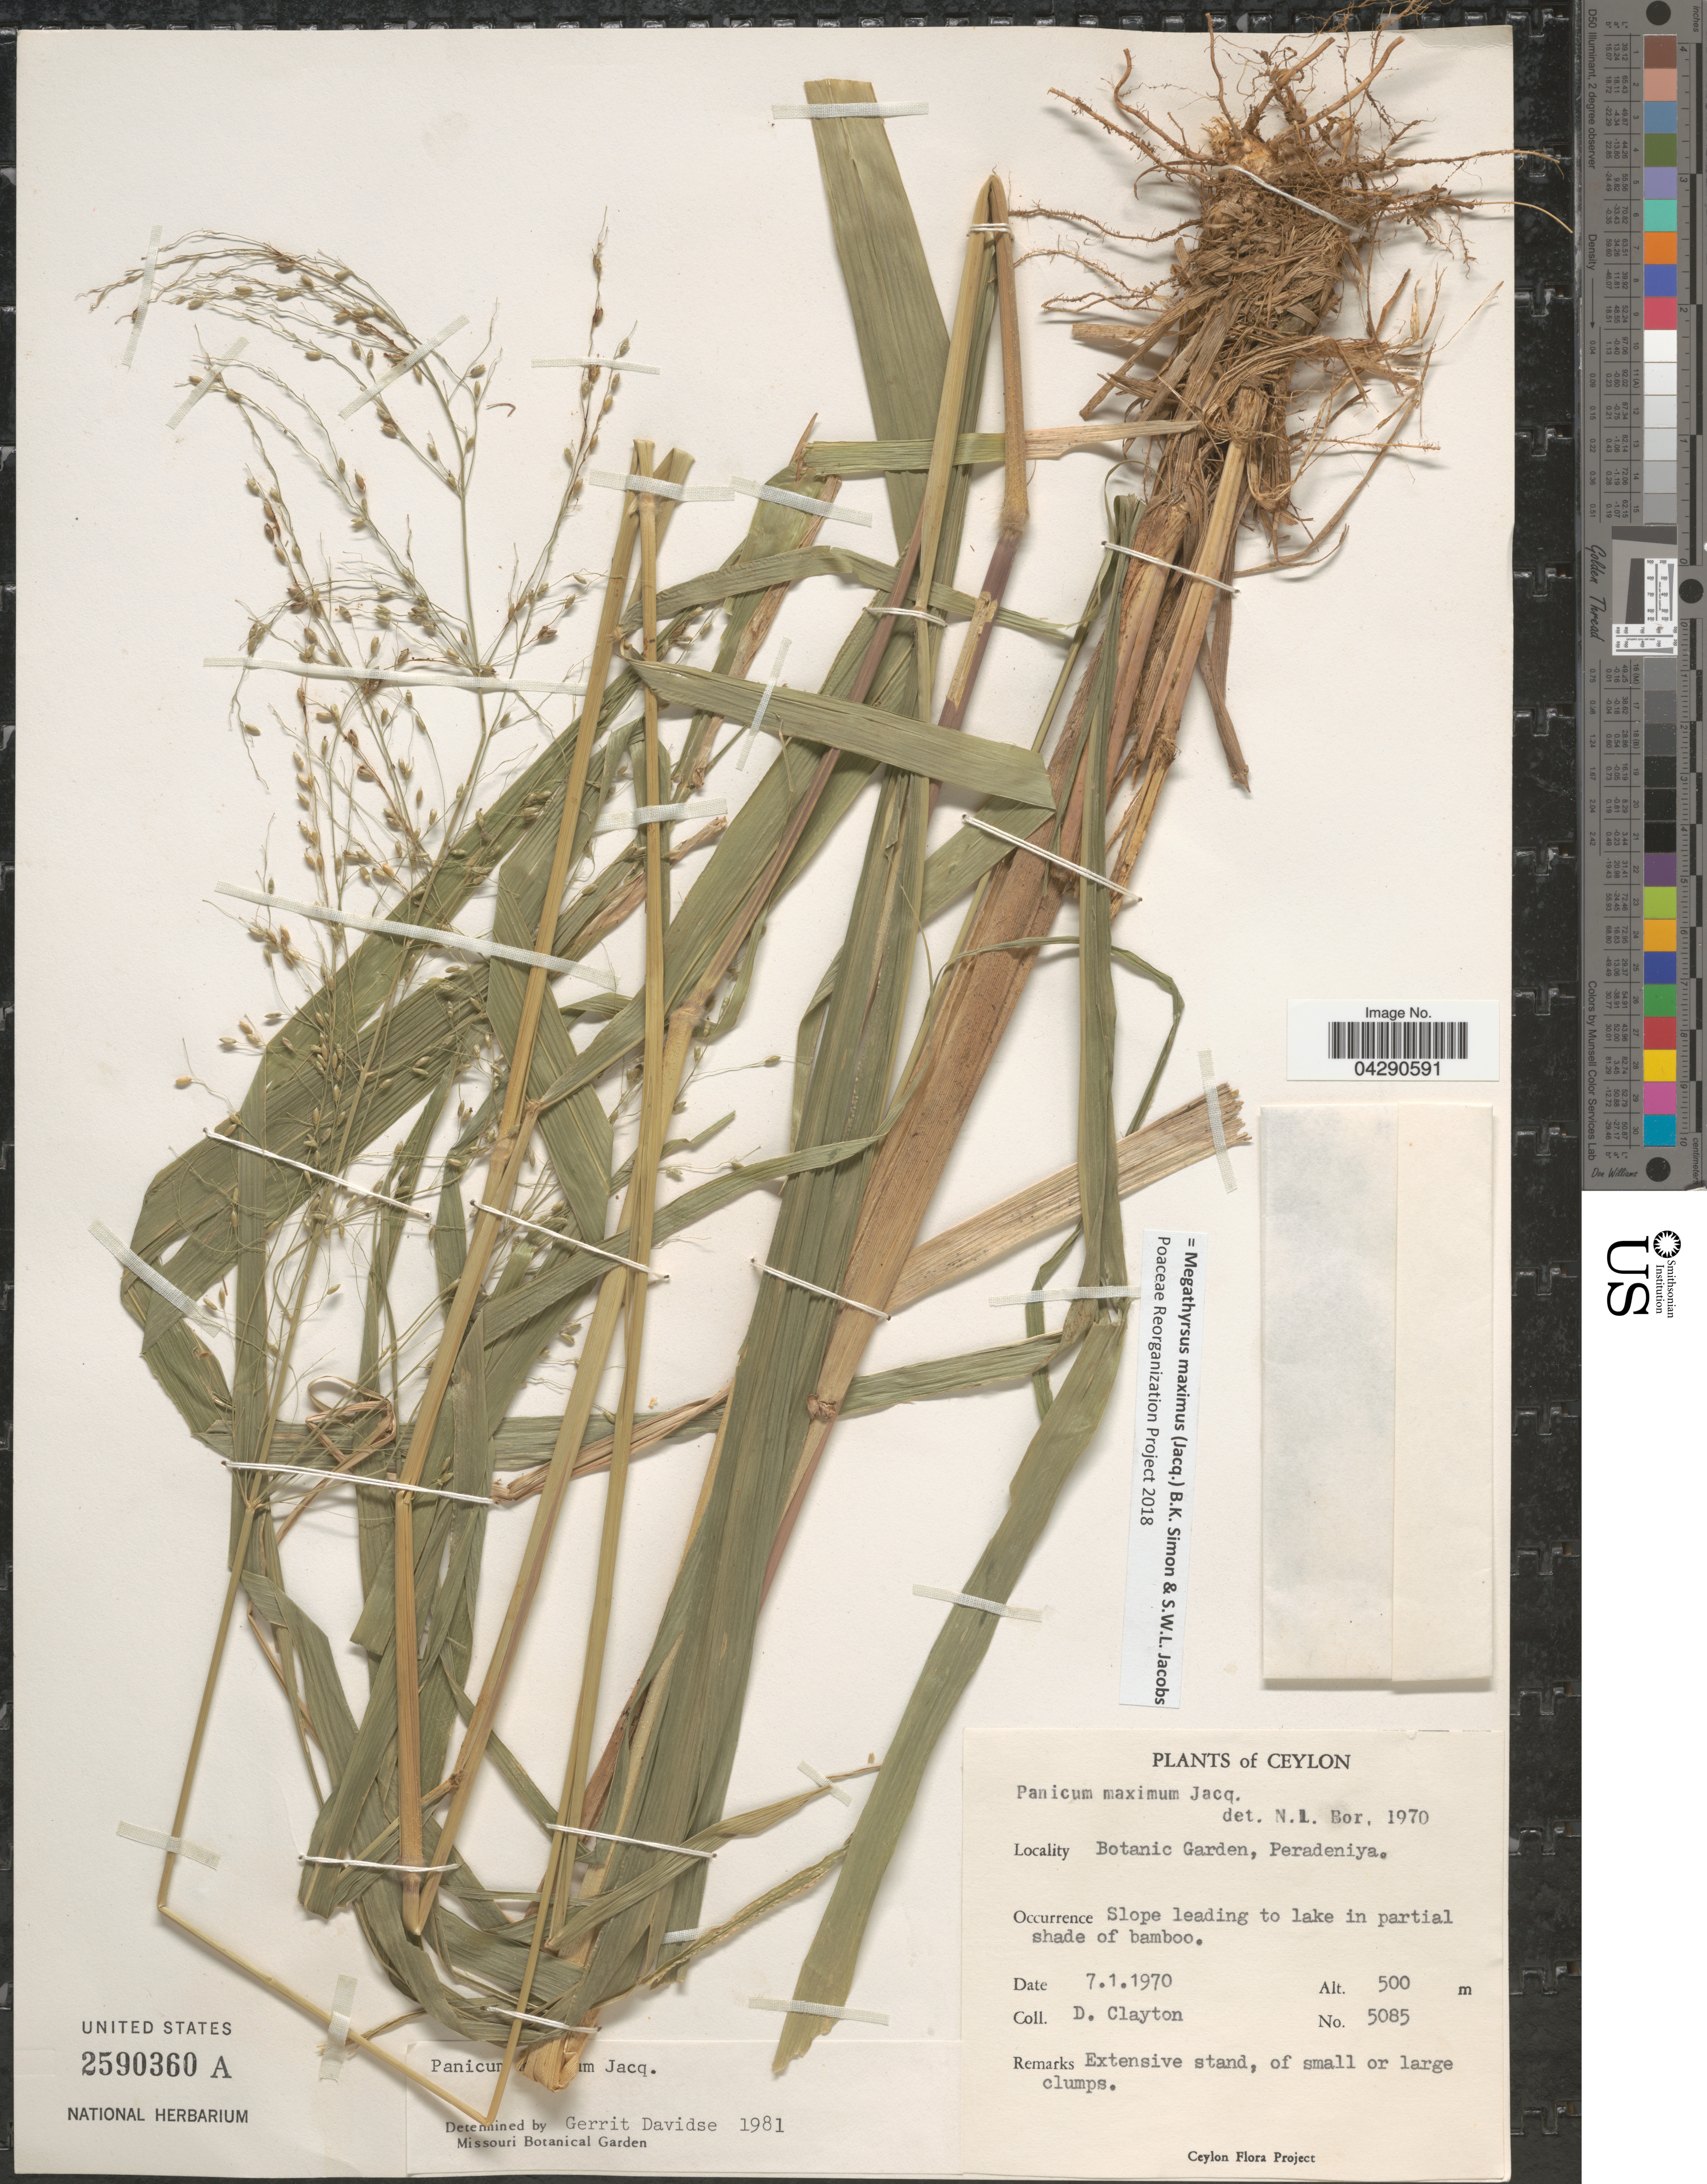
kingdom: Plantae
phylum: Tracheophyta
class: Liliopsida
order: Poales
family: Poaceae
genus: Megathyrsus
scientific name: Megathyrsus maximus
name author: (Jacq.) B.K. Simon & S.W.L. Jacobs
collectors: D. Clayton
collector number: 5085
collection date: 1970-01-07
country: Sri Lanka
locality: Ceylon. Botanic Garden, Peradeniya.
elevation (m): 500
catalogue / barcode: US 2590360A